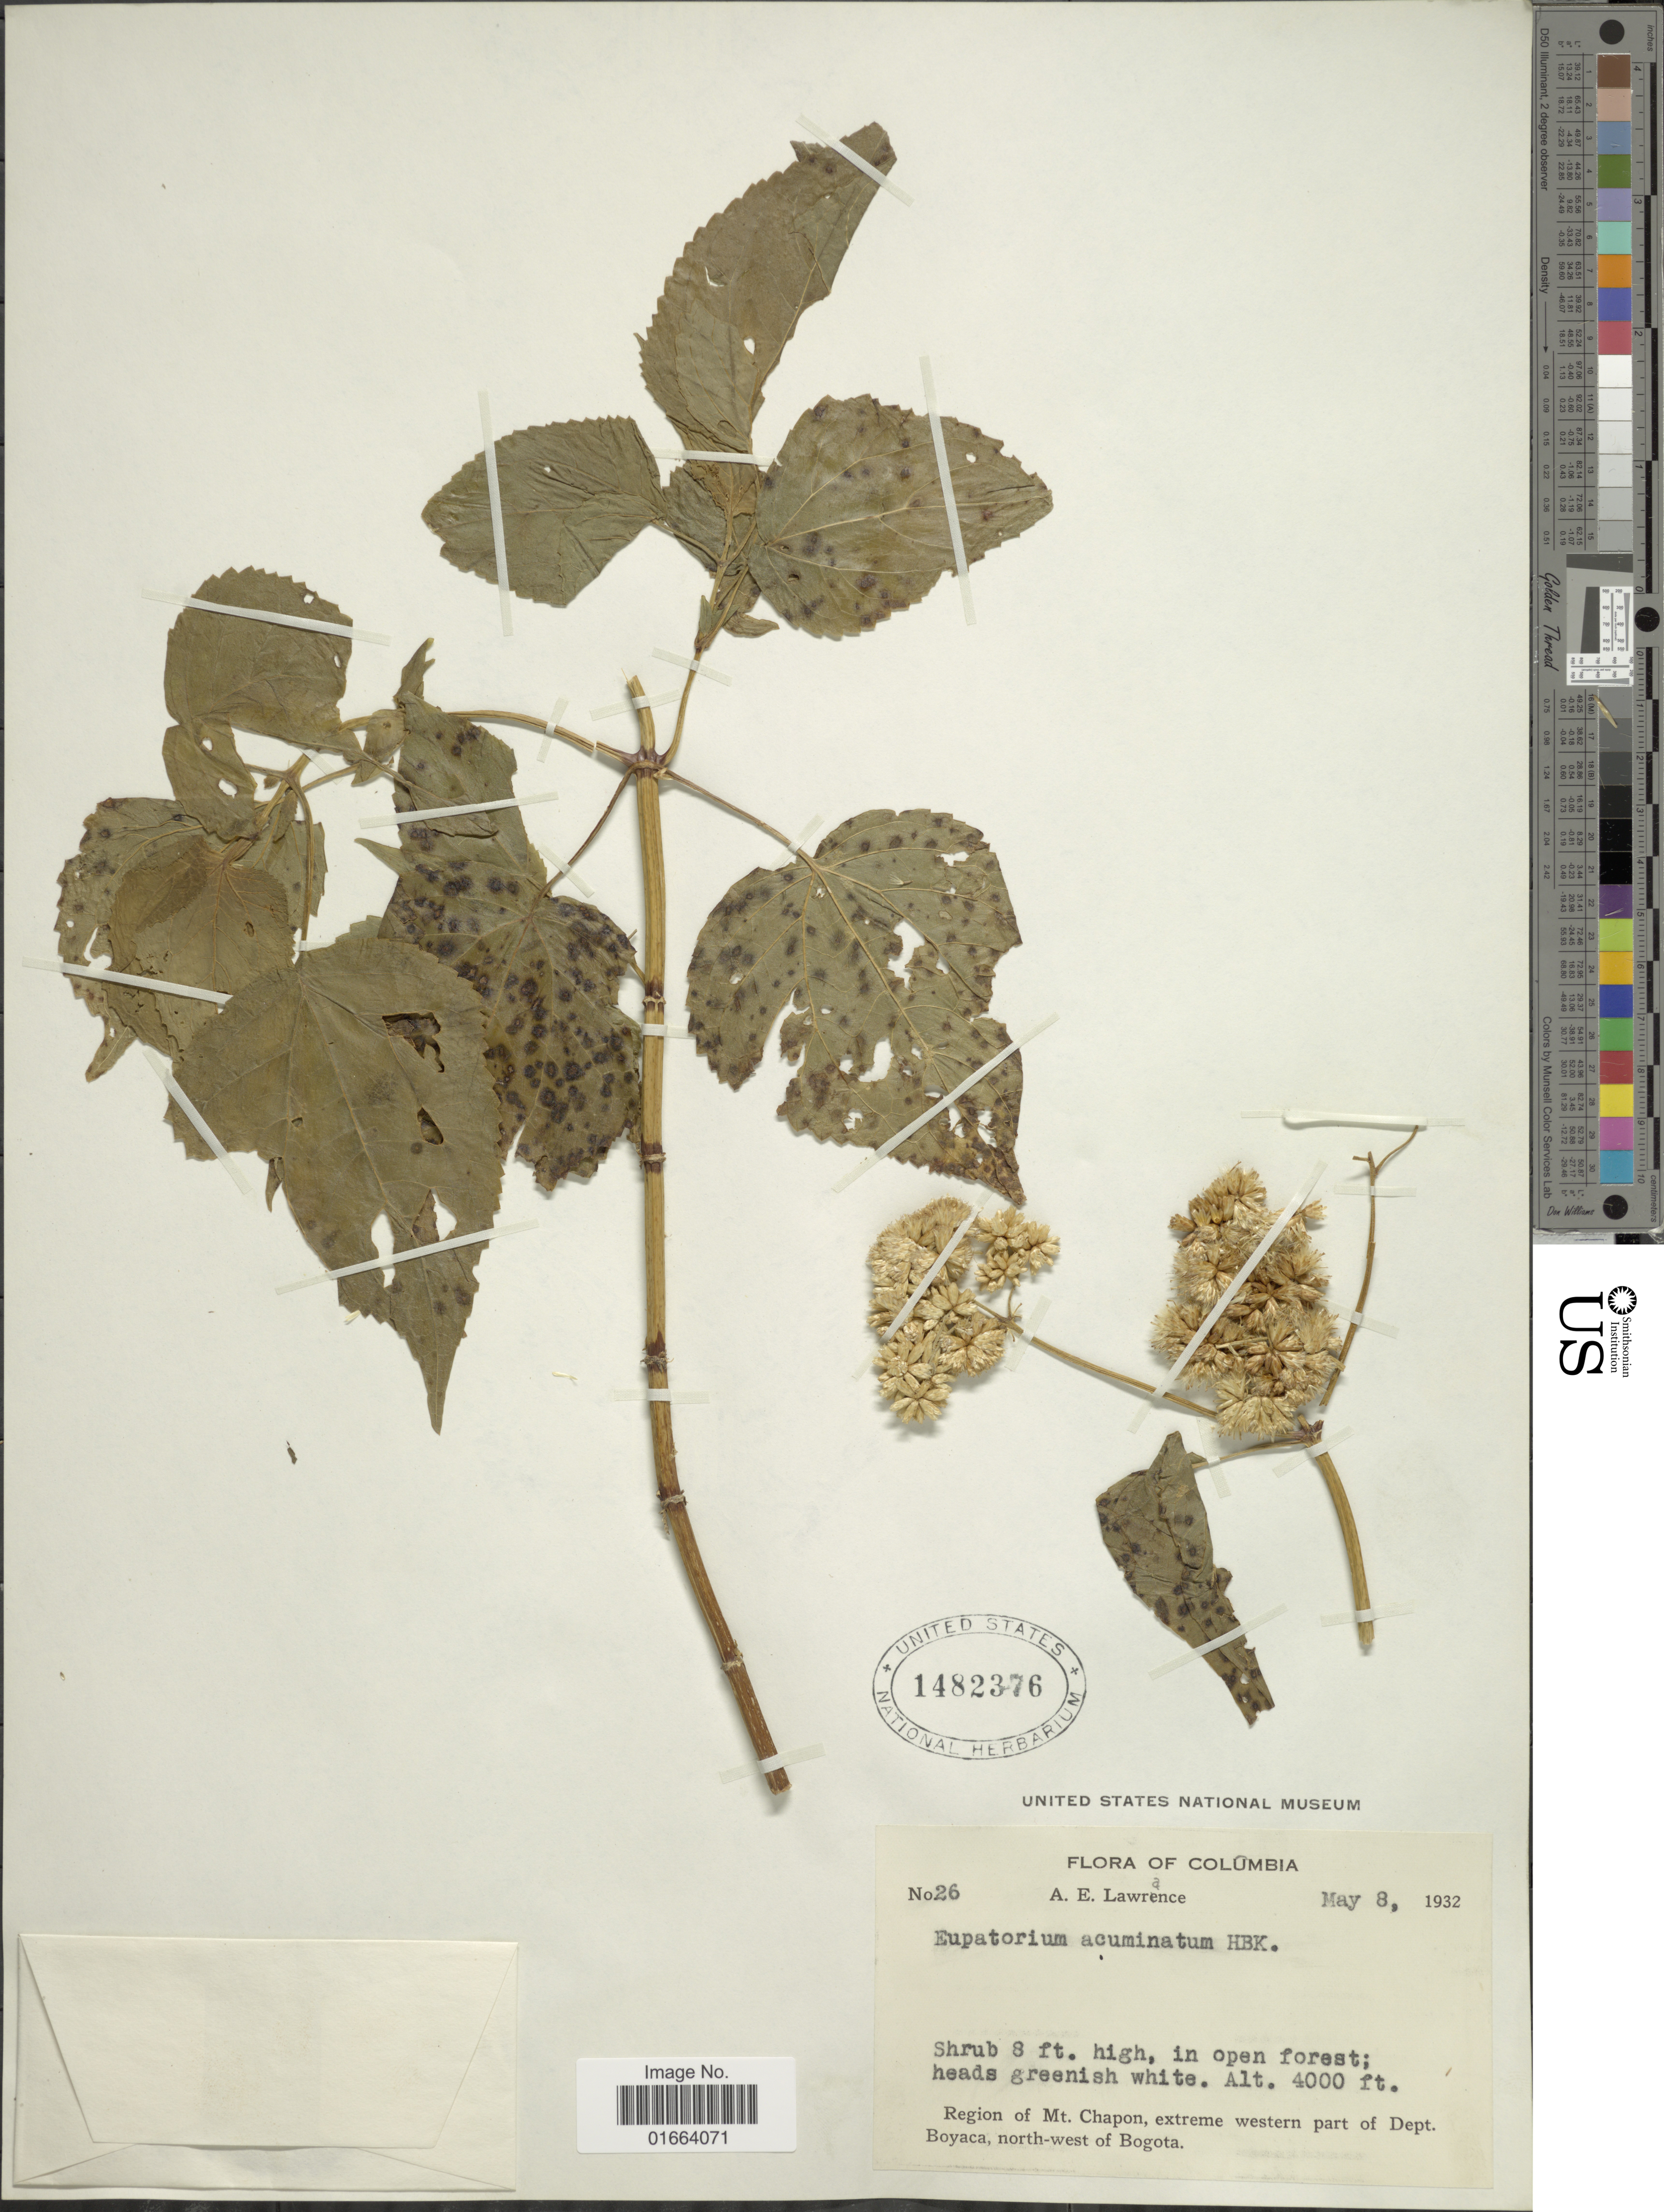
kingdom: Plantae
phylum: Tracheophyta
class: Magnoliopsida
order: Asterales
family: Asteraceae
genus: Critoniella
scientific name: Critoniella acuminata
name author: (Kunth) R.M. King & H. Rob.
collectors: A. Lawrance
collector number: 26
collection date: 1932-05-08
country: Colombia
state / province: Boyacá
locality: Region of Mt. Chapon, extreme western part of Dept. Boyaca, north-west of Bogota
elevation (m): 1219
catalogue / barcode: US 1482376